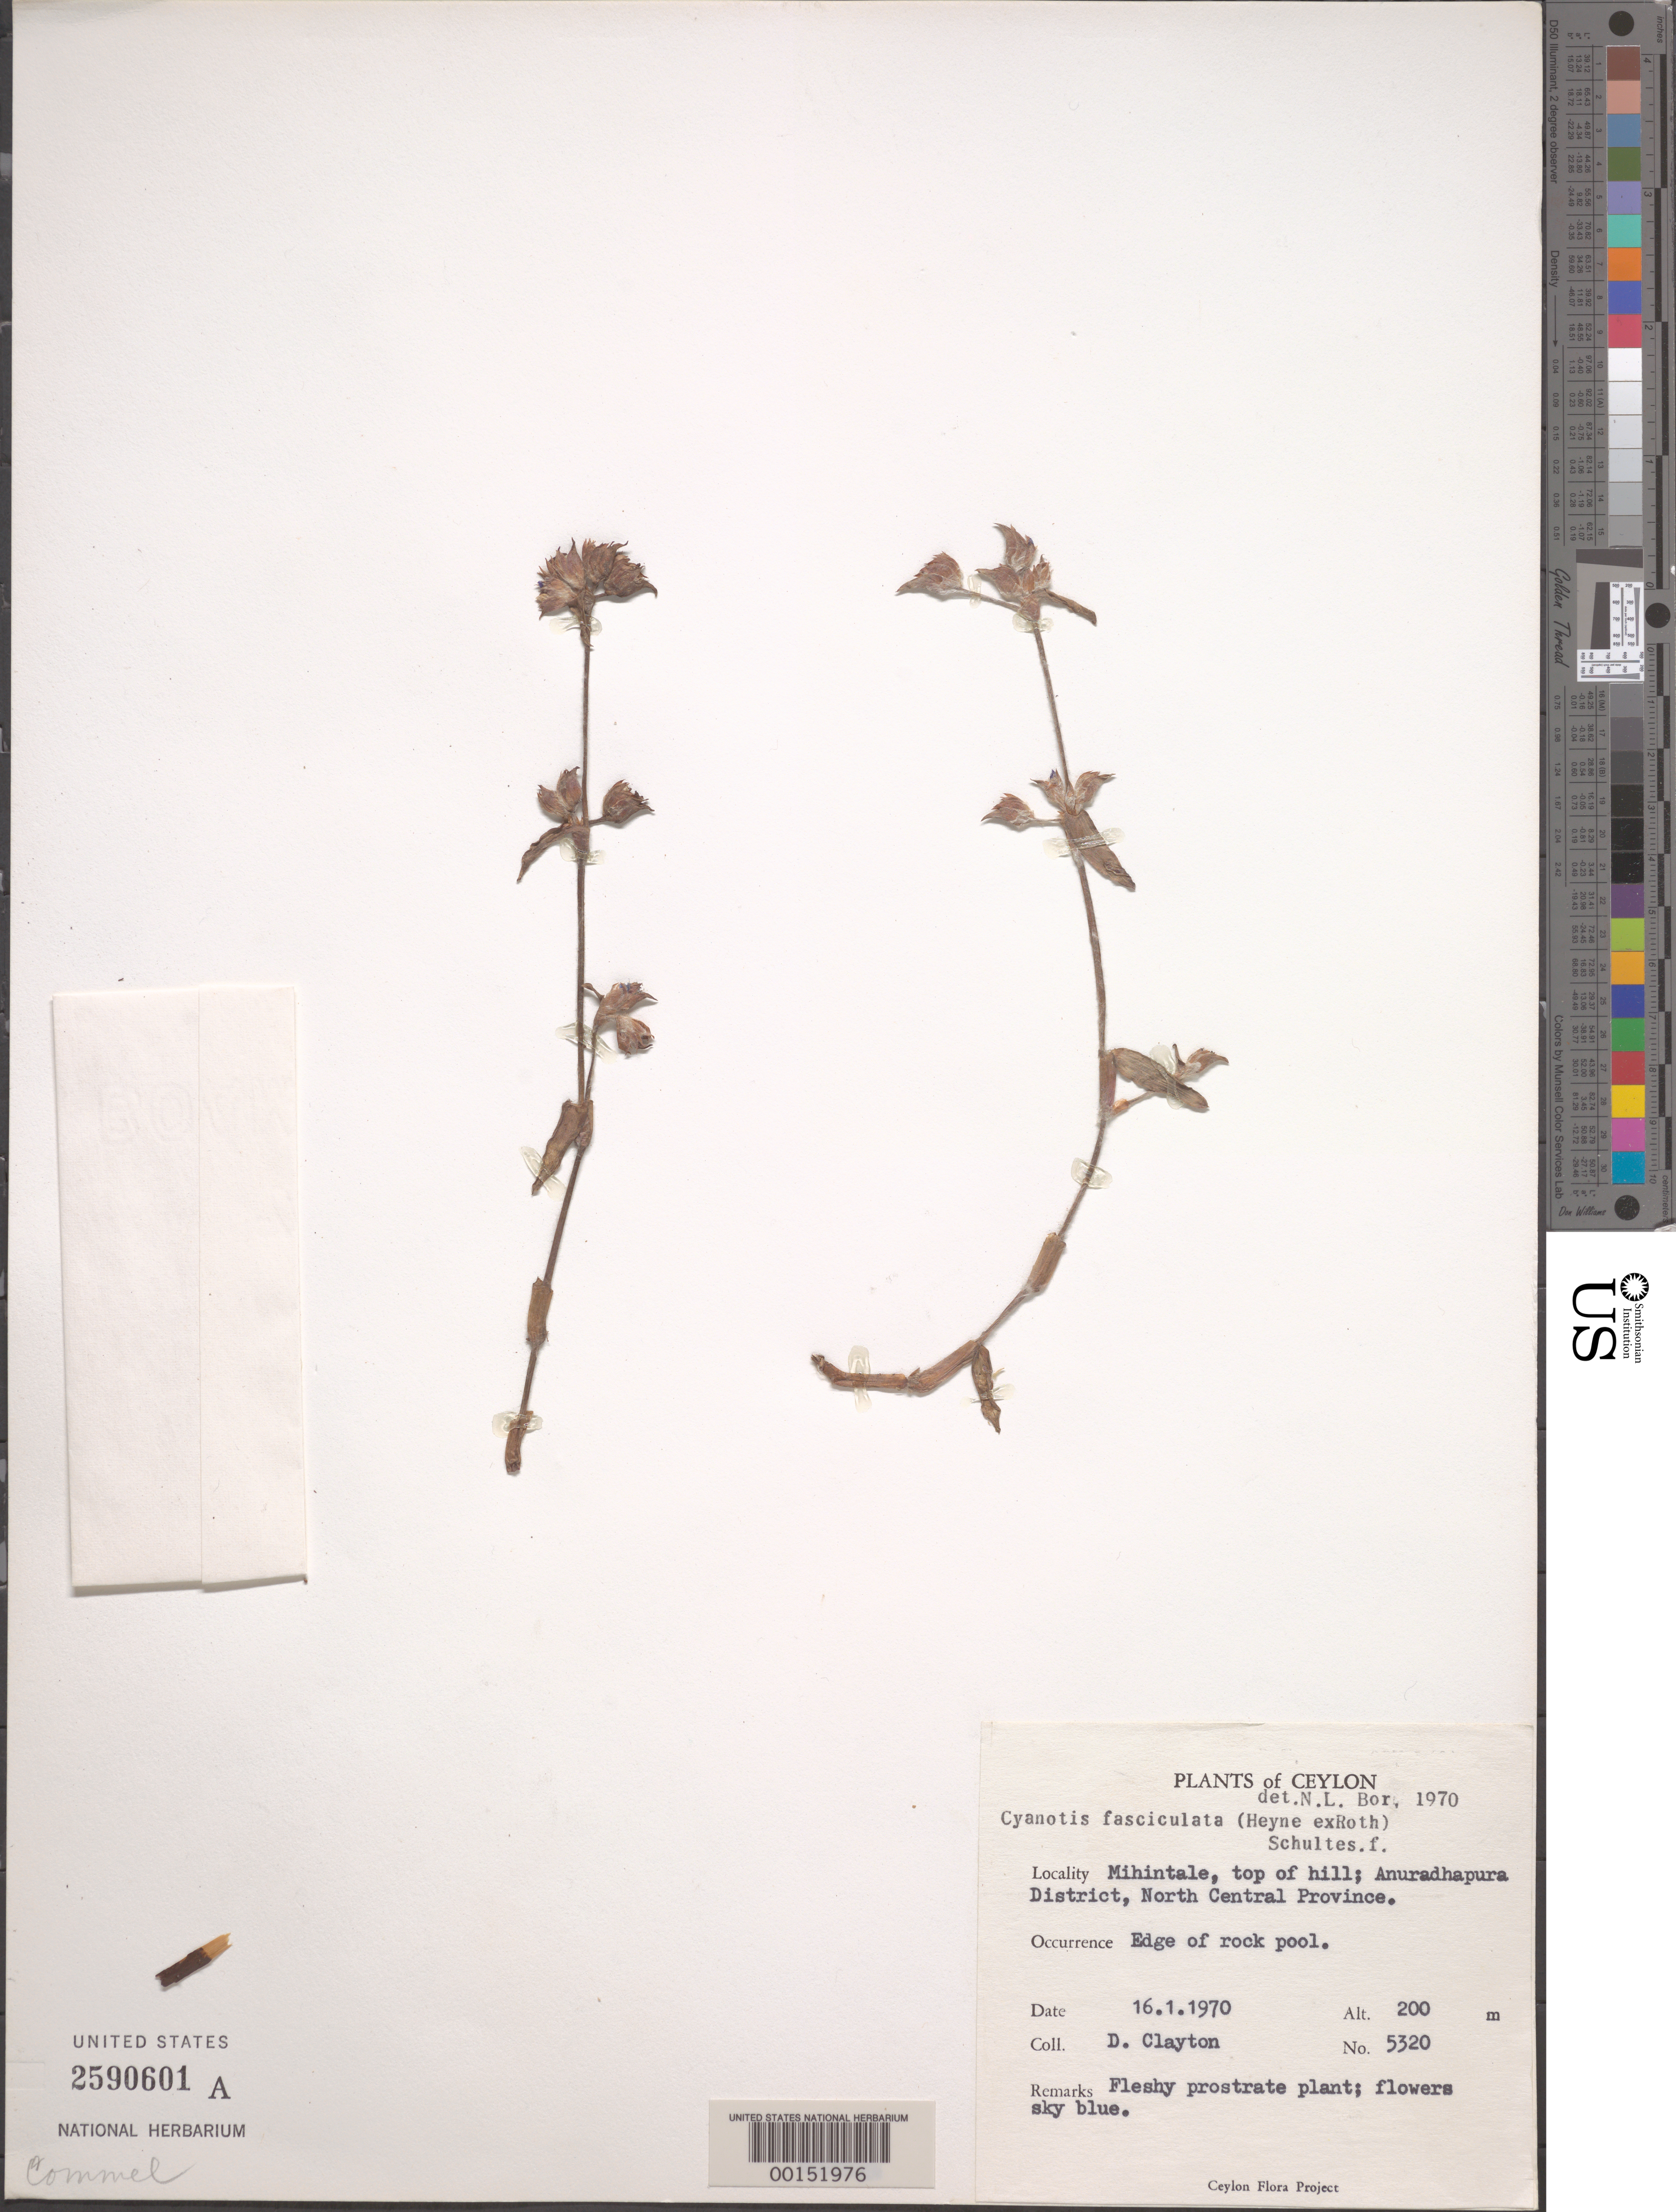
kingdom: Plantae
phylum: Tracheophyta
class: Liliopsida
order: Commelinales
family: Commelinaceae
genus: Cyanotis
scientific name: Cyanotis thwaitesii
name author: Hassk.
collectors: D. Clayton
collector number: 5320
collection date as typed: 16 Jan 1970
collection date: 1970-01-16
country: Sri Lanka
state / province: North Central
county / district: Anuradhapura Dist.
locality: Mihintale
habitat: Edge of rock pool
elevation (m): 200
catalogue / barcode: US 2590601A